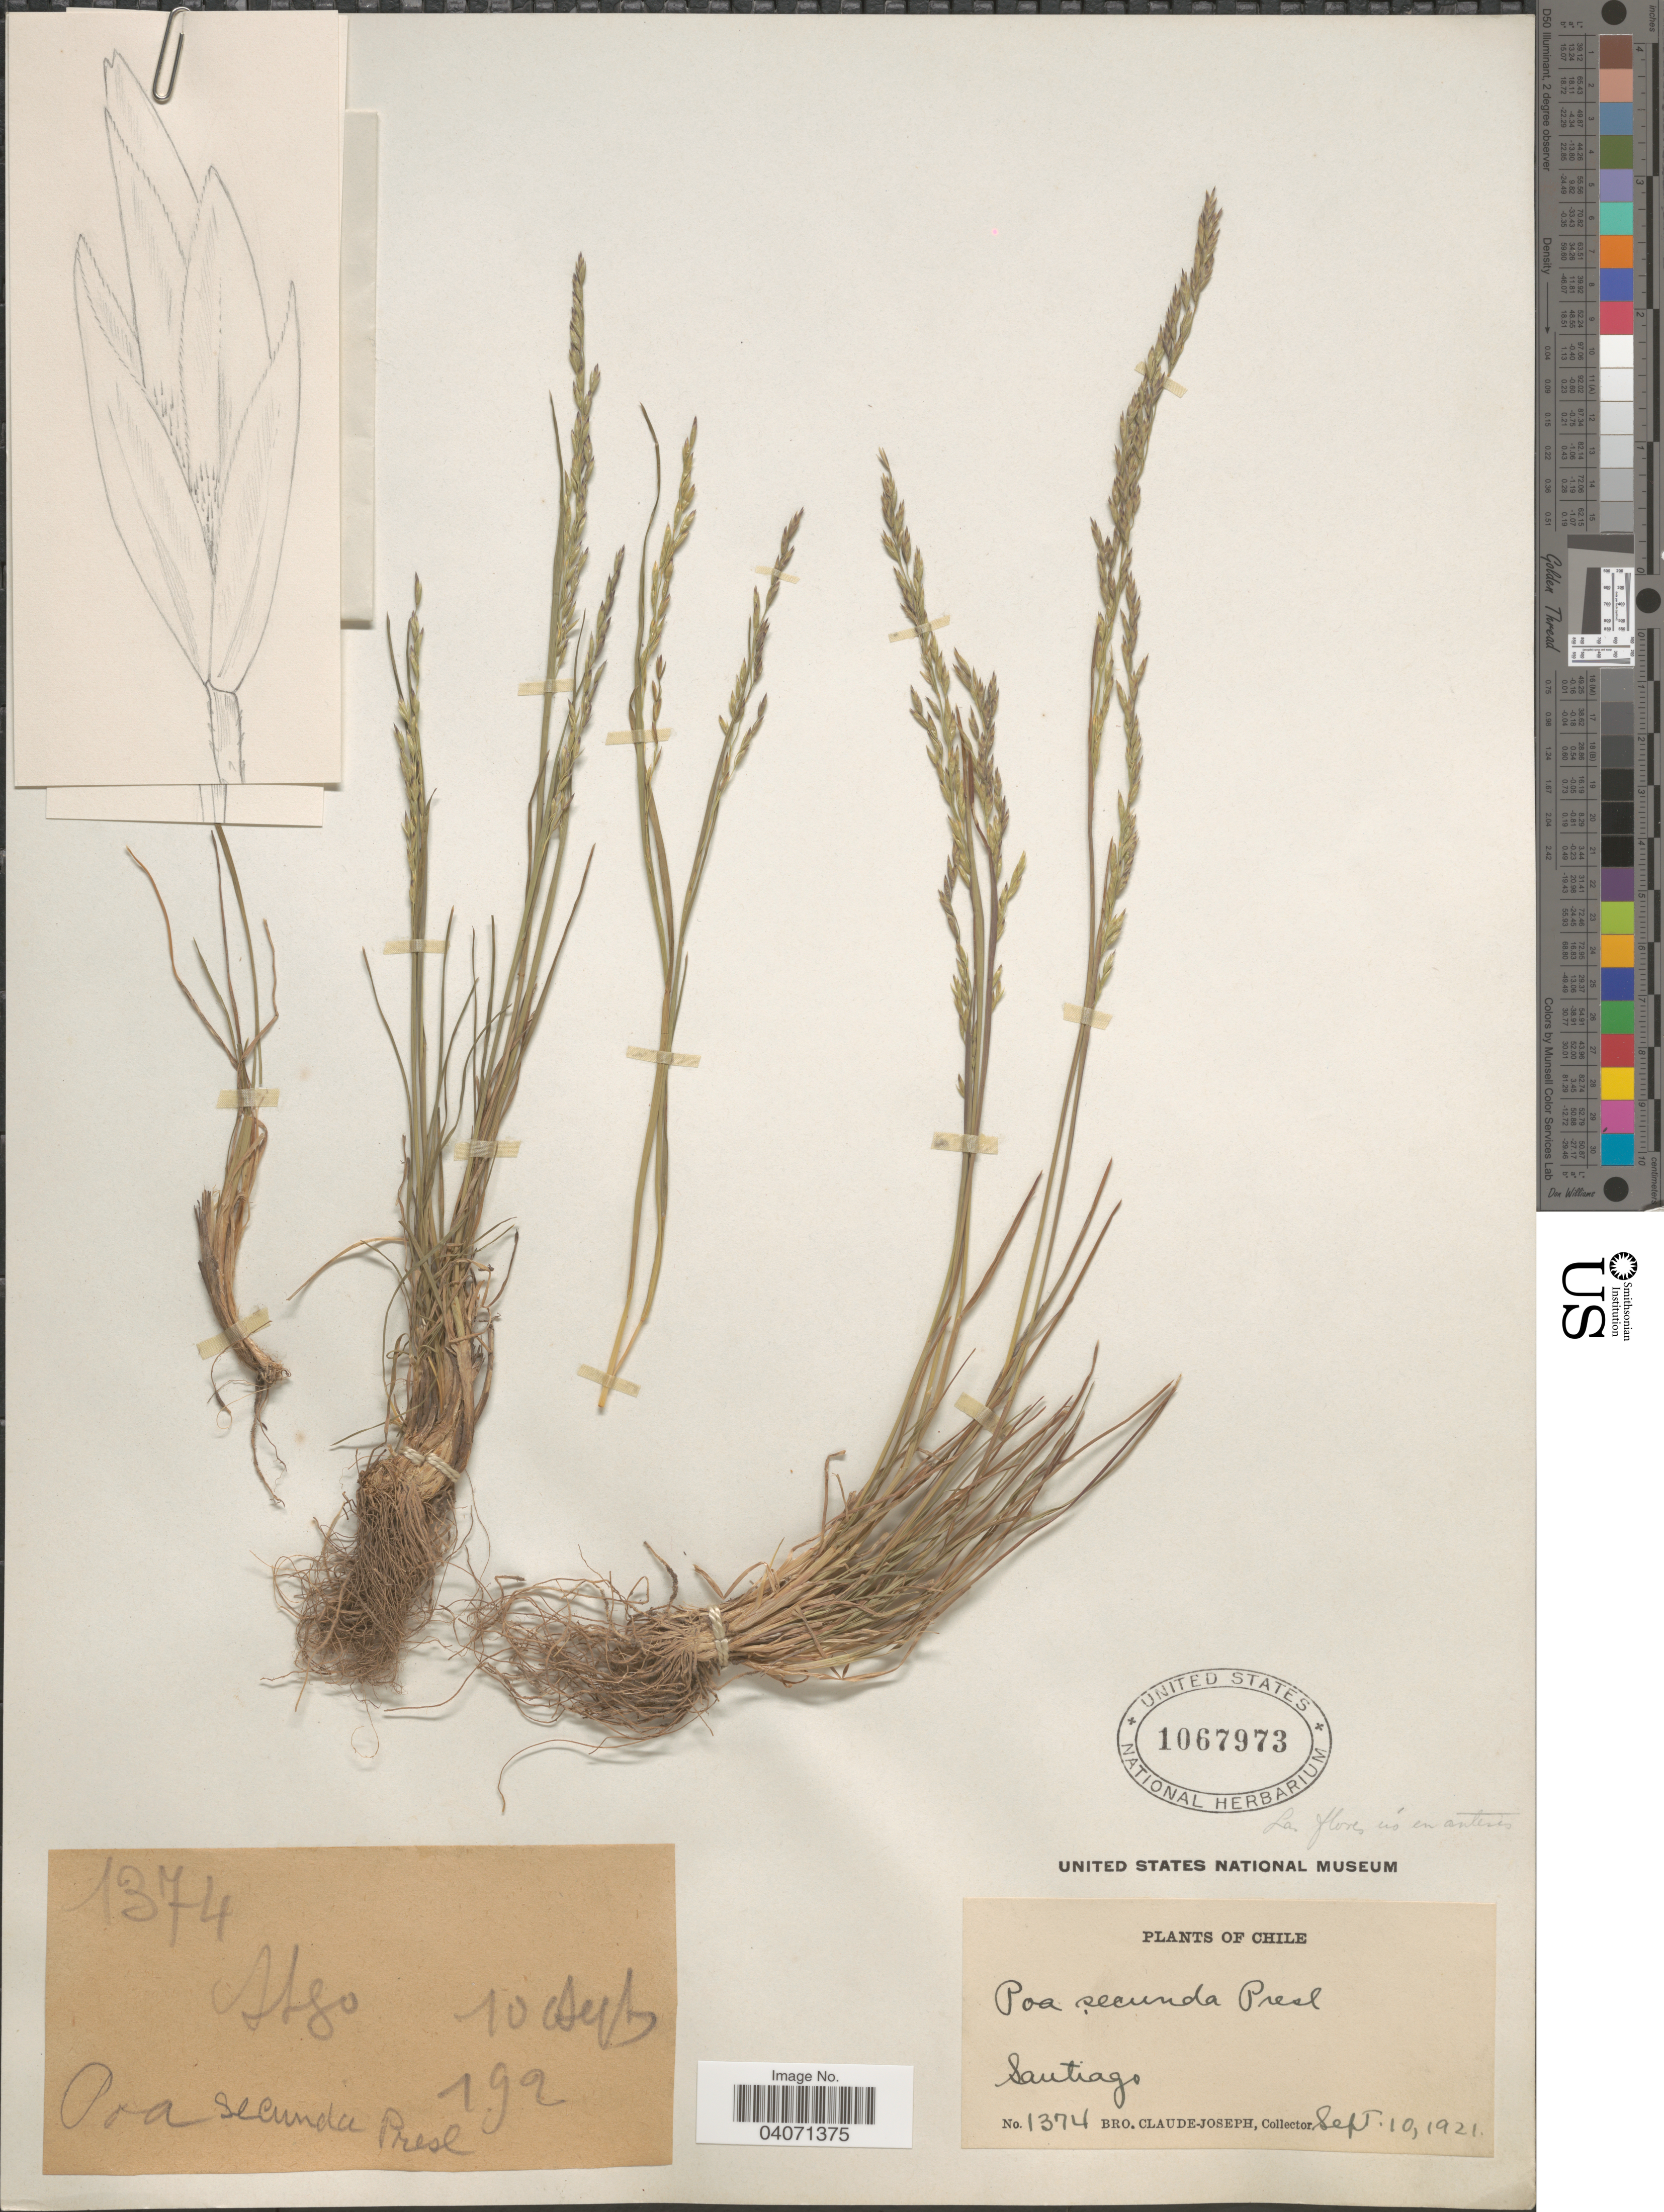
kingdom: Plantae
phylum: Tracheophyta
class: Liliopsida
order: Poales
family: Poaceae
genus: Poa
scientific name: Poa secunda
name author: J. Presl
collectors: Bro. Claude-Joseph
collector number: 1374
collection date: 1921-09-10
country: Chile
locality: Santiago.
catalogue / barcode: US 1067973